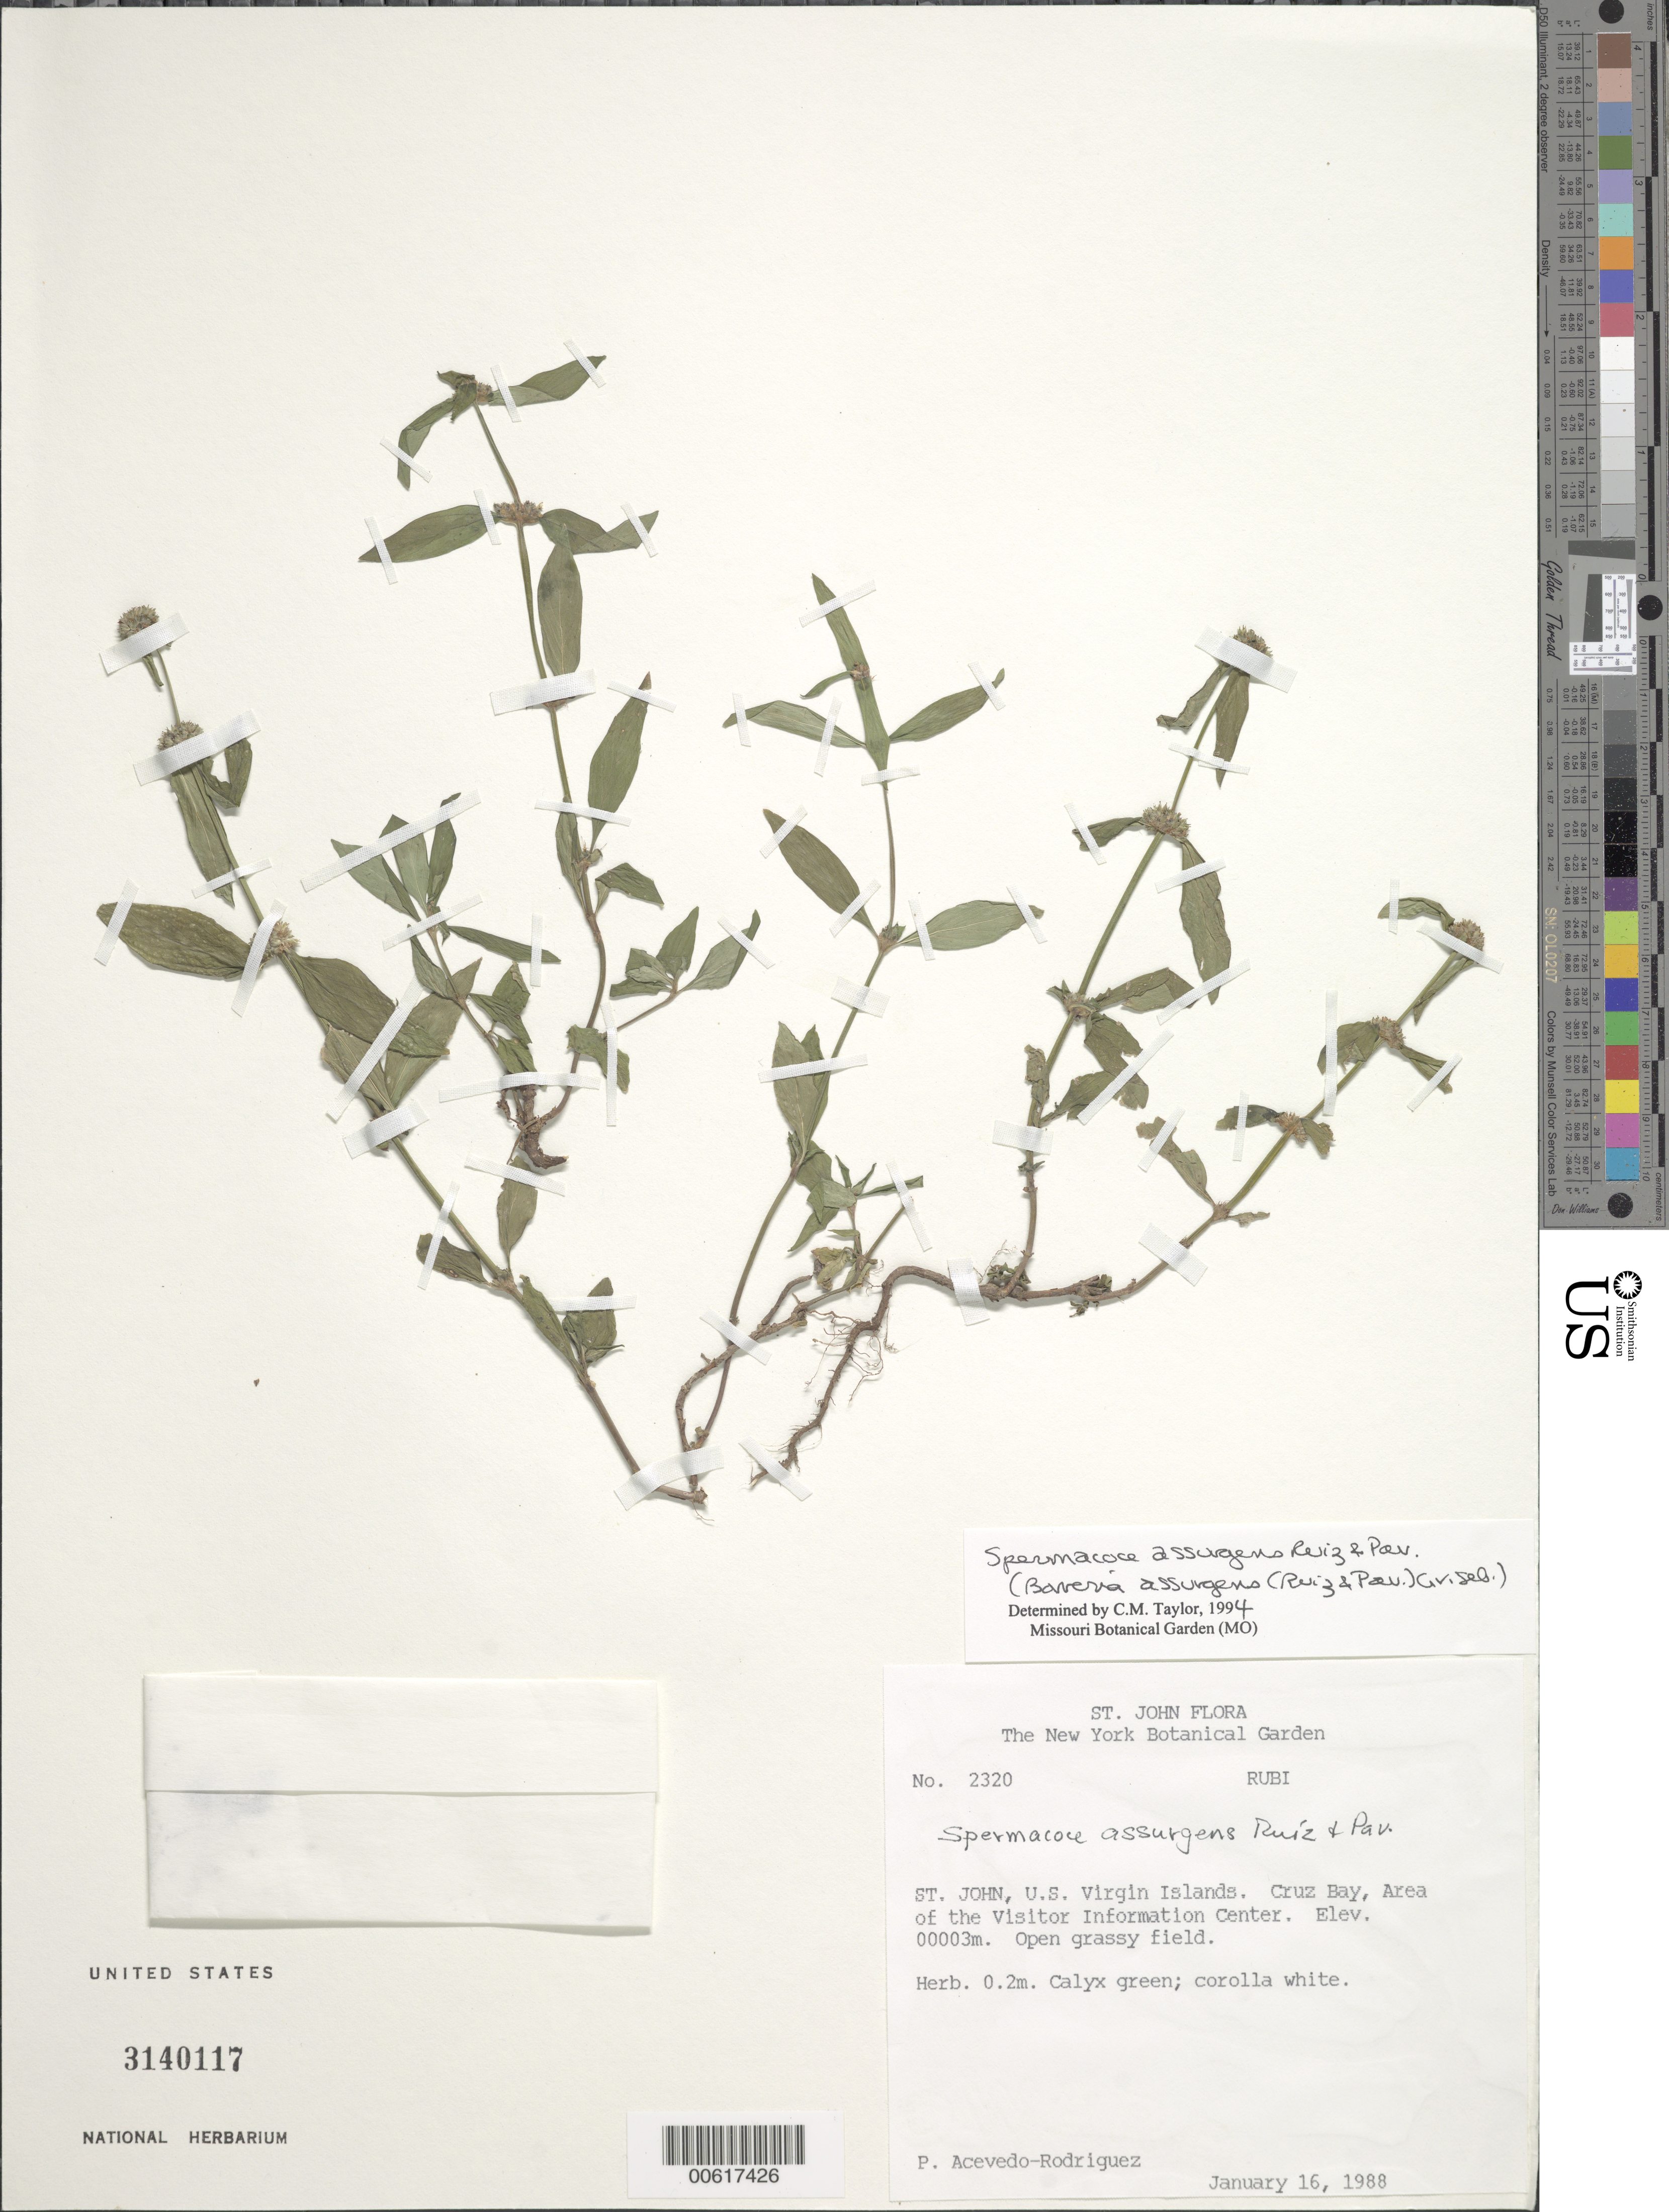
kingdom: Plantae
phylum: Tracheophyta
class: Magnoliopsida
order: Gentianales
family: Rubiaceae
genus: Spermacoce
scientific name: Spermacoce assurgens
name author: Ruiz & Pav.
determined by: Taylor, Charlotte M.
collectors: P. Acevedo-Rodr.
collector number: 2320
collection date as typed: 16 Jan 1988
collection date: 1988-01-16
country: U.S. Virgin Islands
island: St. John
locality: Cruz Bay Quarter; area of the Visitor Information Center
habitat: Open grassy field.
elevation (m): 3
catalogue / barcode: US 3140117